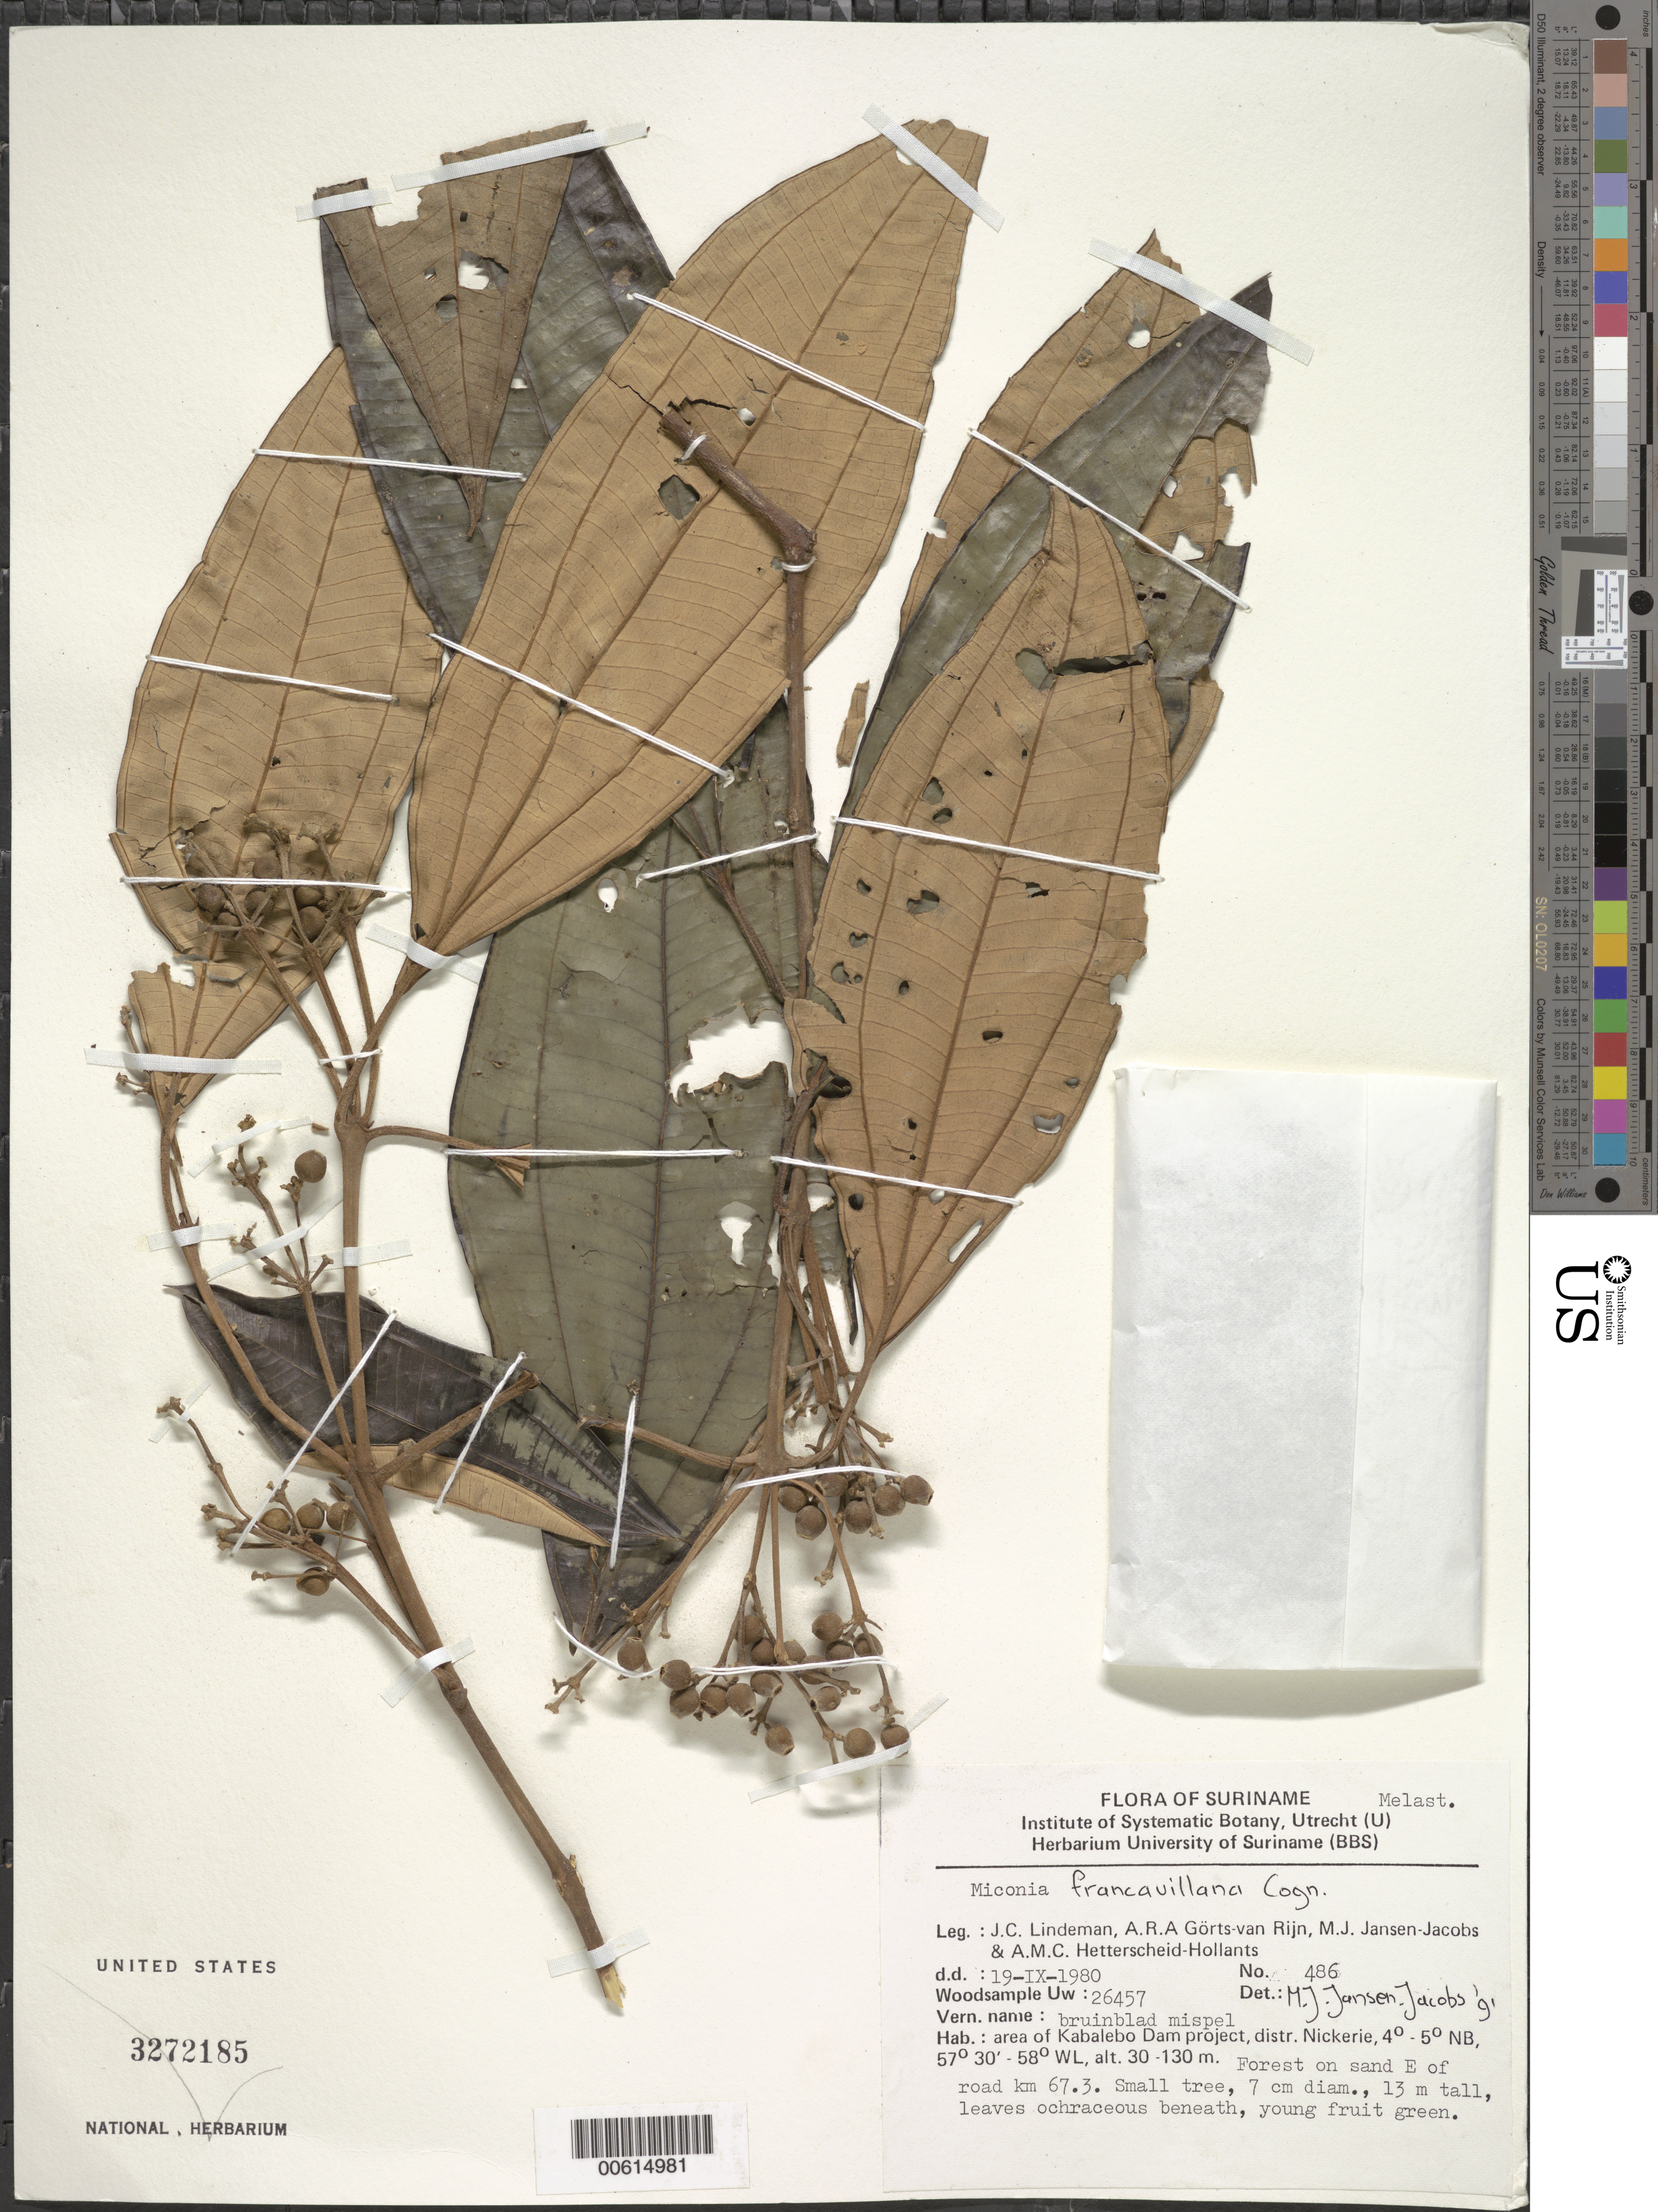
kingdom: Plantae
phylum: Tracheophyta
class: Magnoliopsida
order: Myrtales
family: Melastomataceae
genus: Miconia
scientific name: Miconia francavillana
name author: Cogn.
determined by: Jansen-Jacobs, M. J., (U), Nationaal Herbarium Nederland, Utrecht University branch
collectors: J. C. Lindeman, A. .R. A. Görts-van Rijn, M. J. Jansen-Jacobs & A. Hetterscheid-Hollants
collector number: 80 486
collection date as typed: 19-Sep-80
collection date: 1980-09-19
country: Suriname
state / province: Nickerie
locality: Kabalebo Dam project area, E of road, km 67.3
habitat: Forest on sand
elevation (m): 30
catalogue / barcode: US 3272185